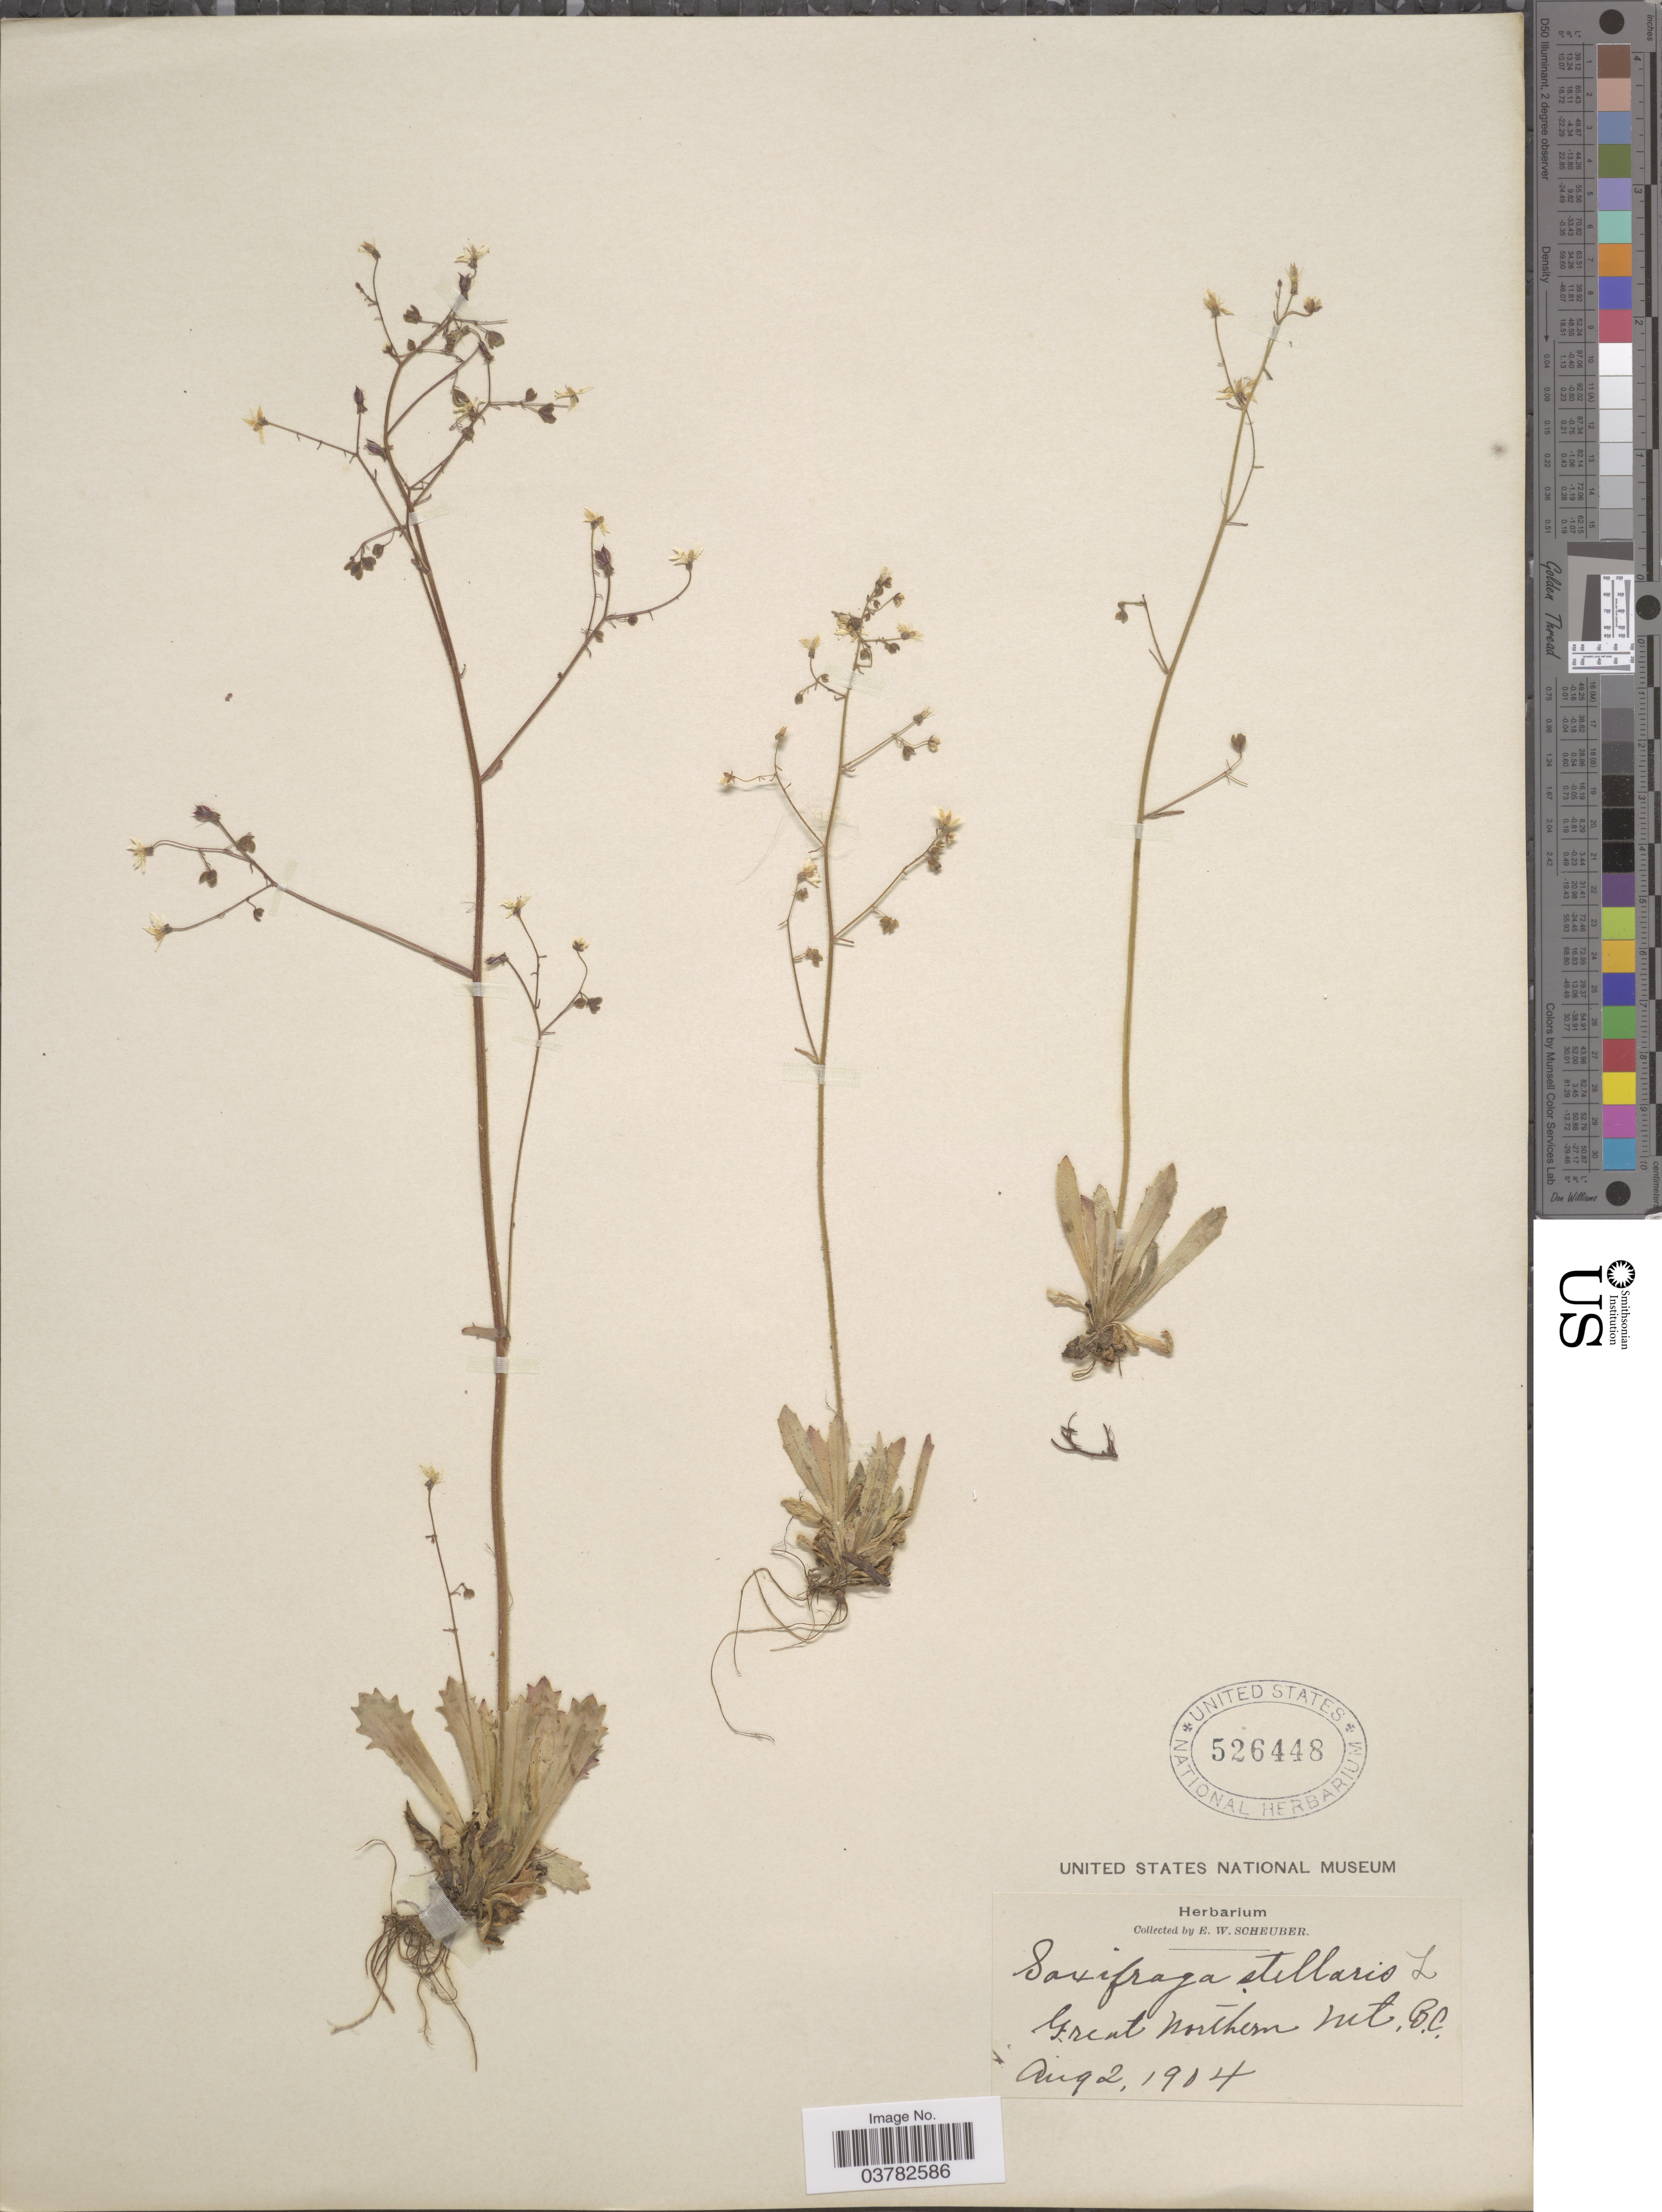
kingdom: Plantae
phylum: Tracheophyta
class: Magnoliopsida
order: Saxifragales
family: Saxifragaceae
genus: Micranthes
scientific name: Micranthes stellaris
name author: (L.) Galasso et al.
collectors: E. Scheuber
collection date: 1904-08-02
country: Canada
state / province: British Columbia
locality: Great Northern Mt.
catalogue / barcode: US 526448